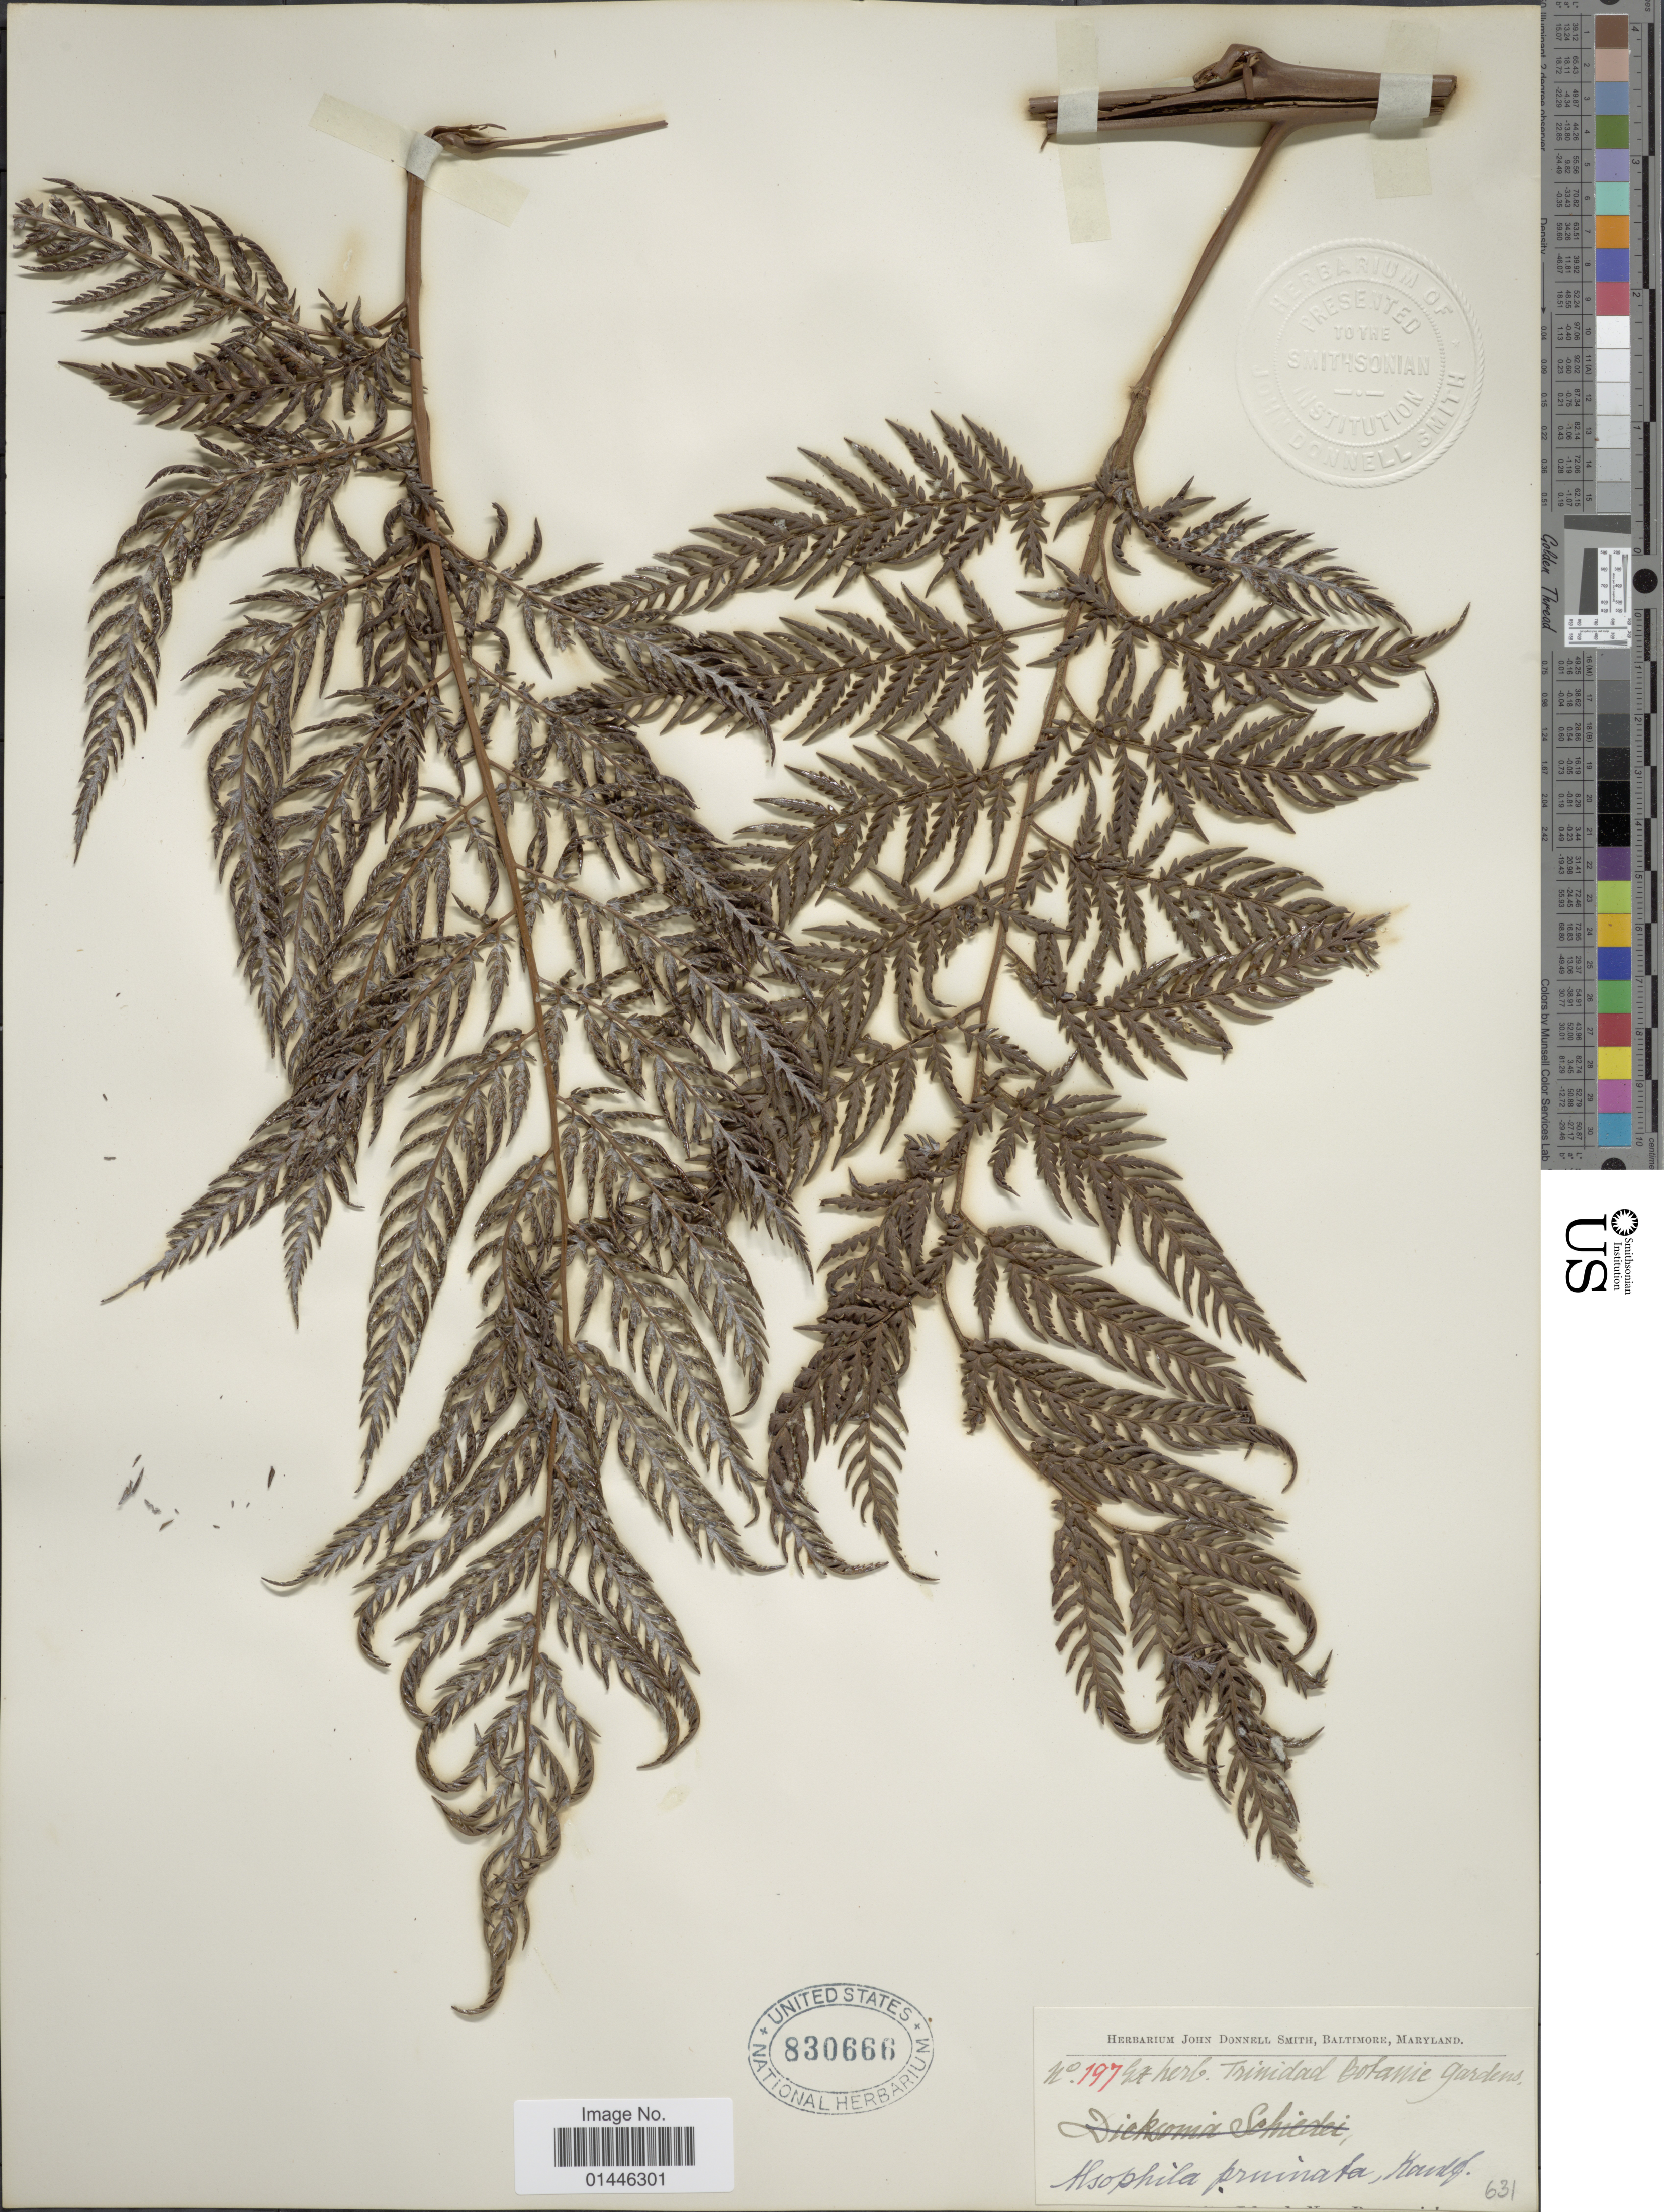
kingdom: Plantae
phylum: Tracheophyta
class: Polypodiopsida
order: Cyatheales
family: Dicksoniaceae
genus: Lophosoria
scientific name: Lophosoria quadripinnata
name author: (J.F. Gmel.) C. Chr.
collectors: ex herb. Bot. Gard. Trinidad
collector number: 197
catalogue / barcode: US 830666